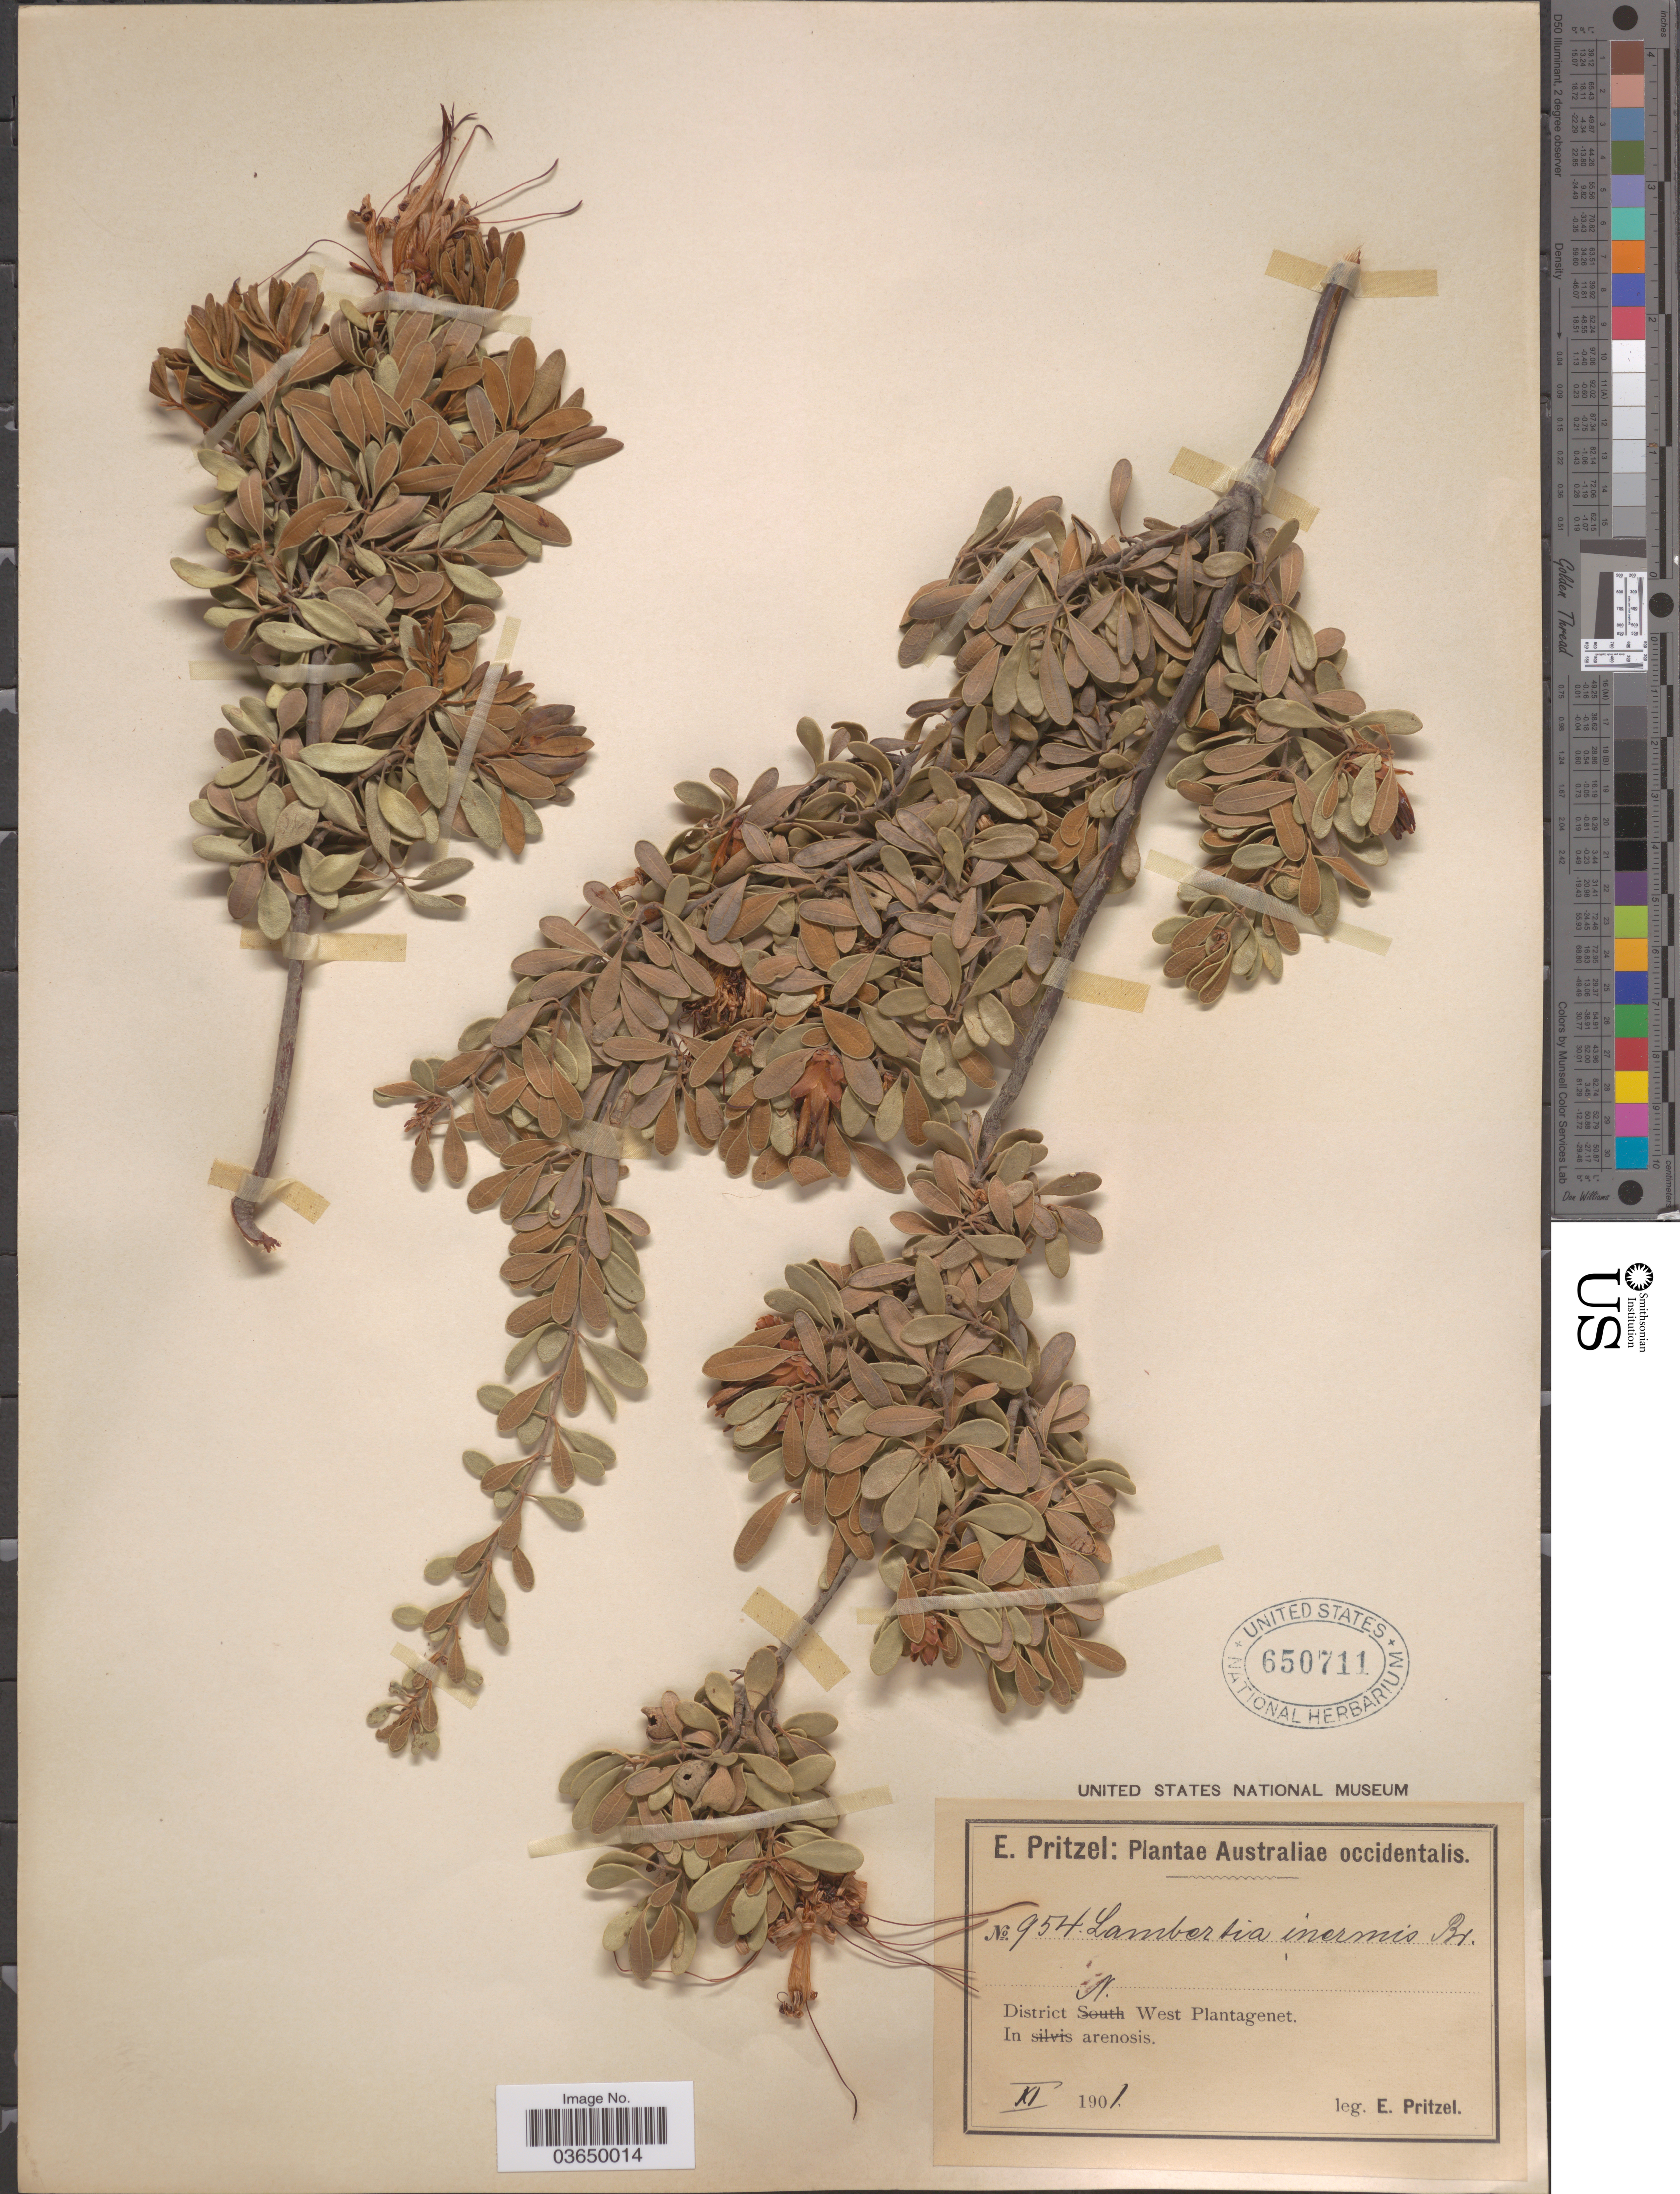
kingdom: Plantae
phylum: Tracheophyta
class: Magnoliopsida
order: Proteales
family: Proteaceae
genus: Lambertia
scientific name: Lambertia inermis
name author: R. Br.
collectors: E. G. Pritzel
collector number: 954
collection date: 1901-11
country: Australia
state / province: Western Australia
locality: Australiae occidentalis. District N West Plantagenet.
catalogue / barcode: US 650711